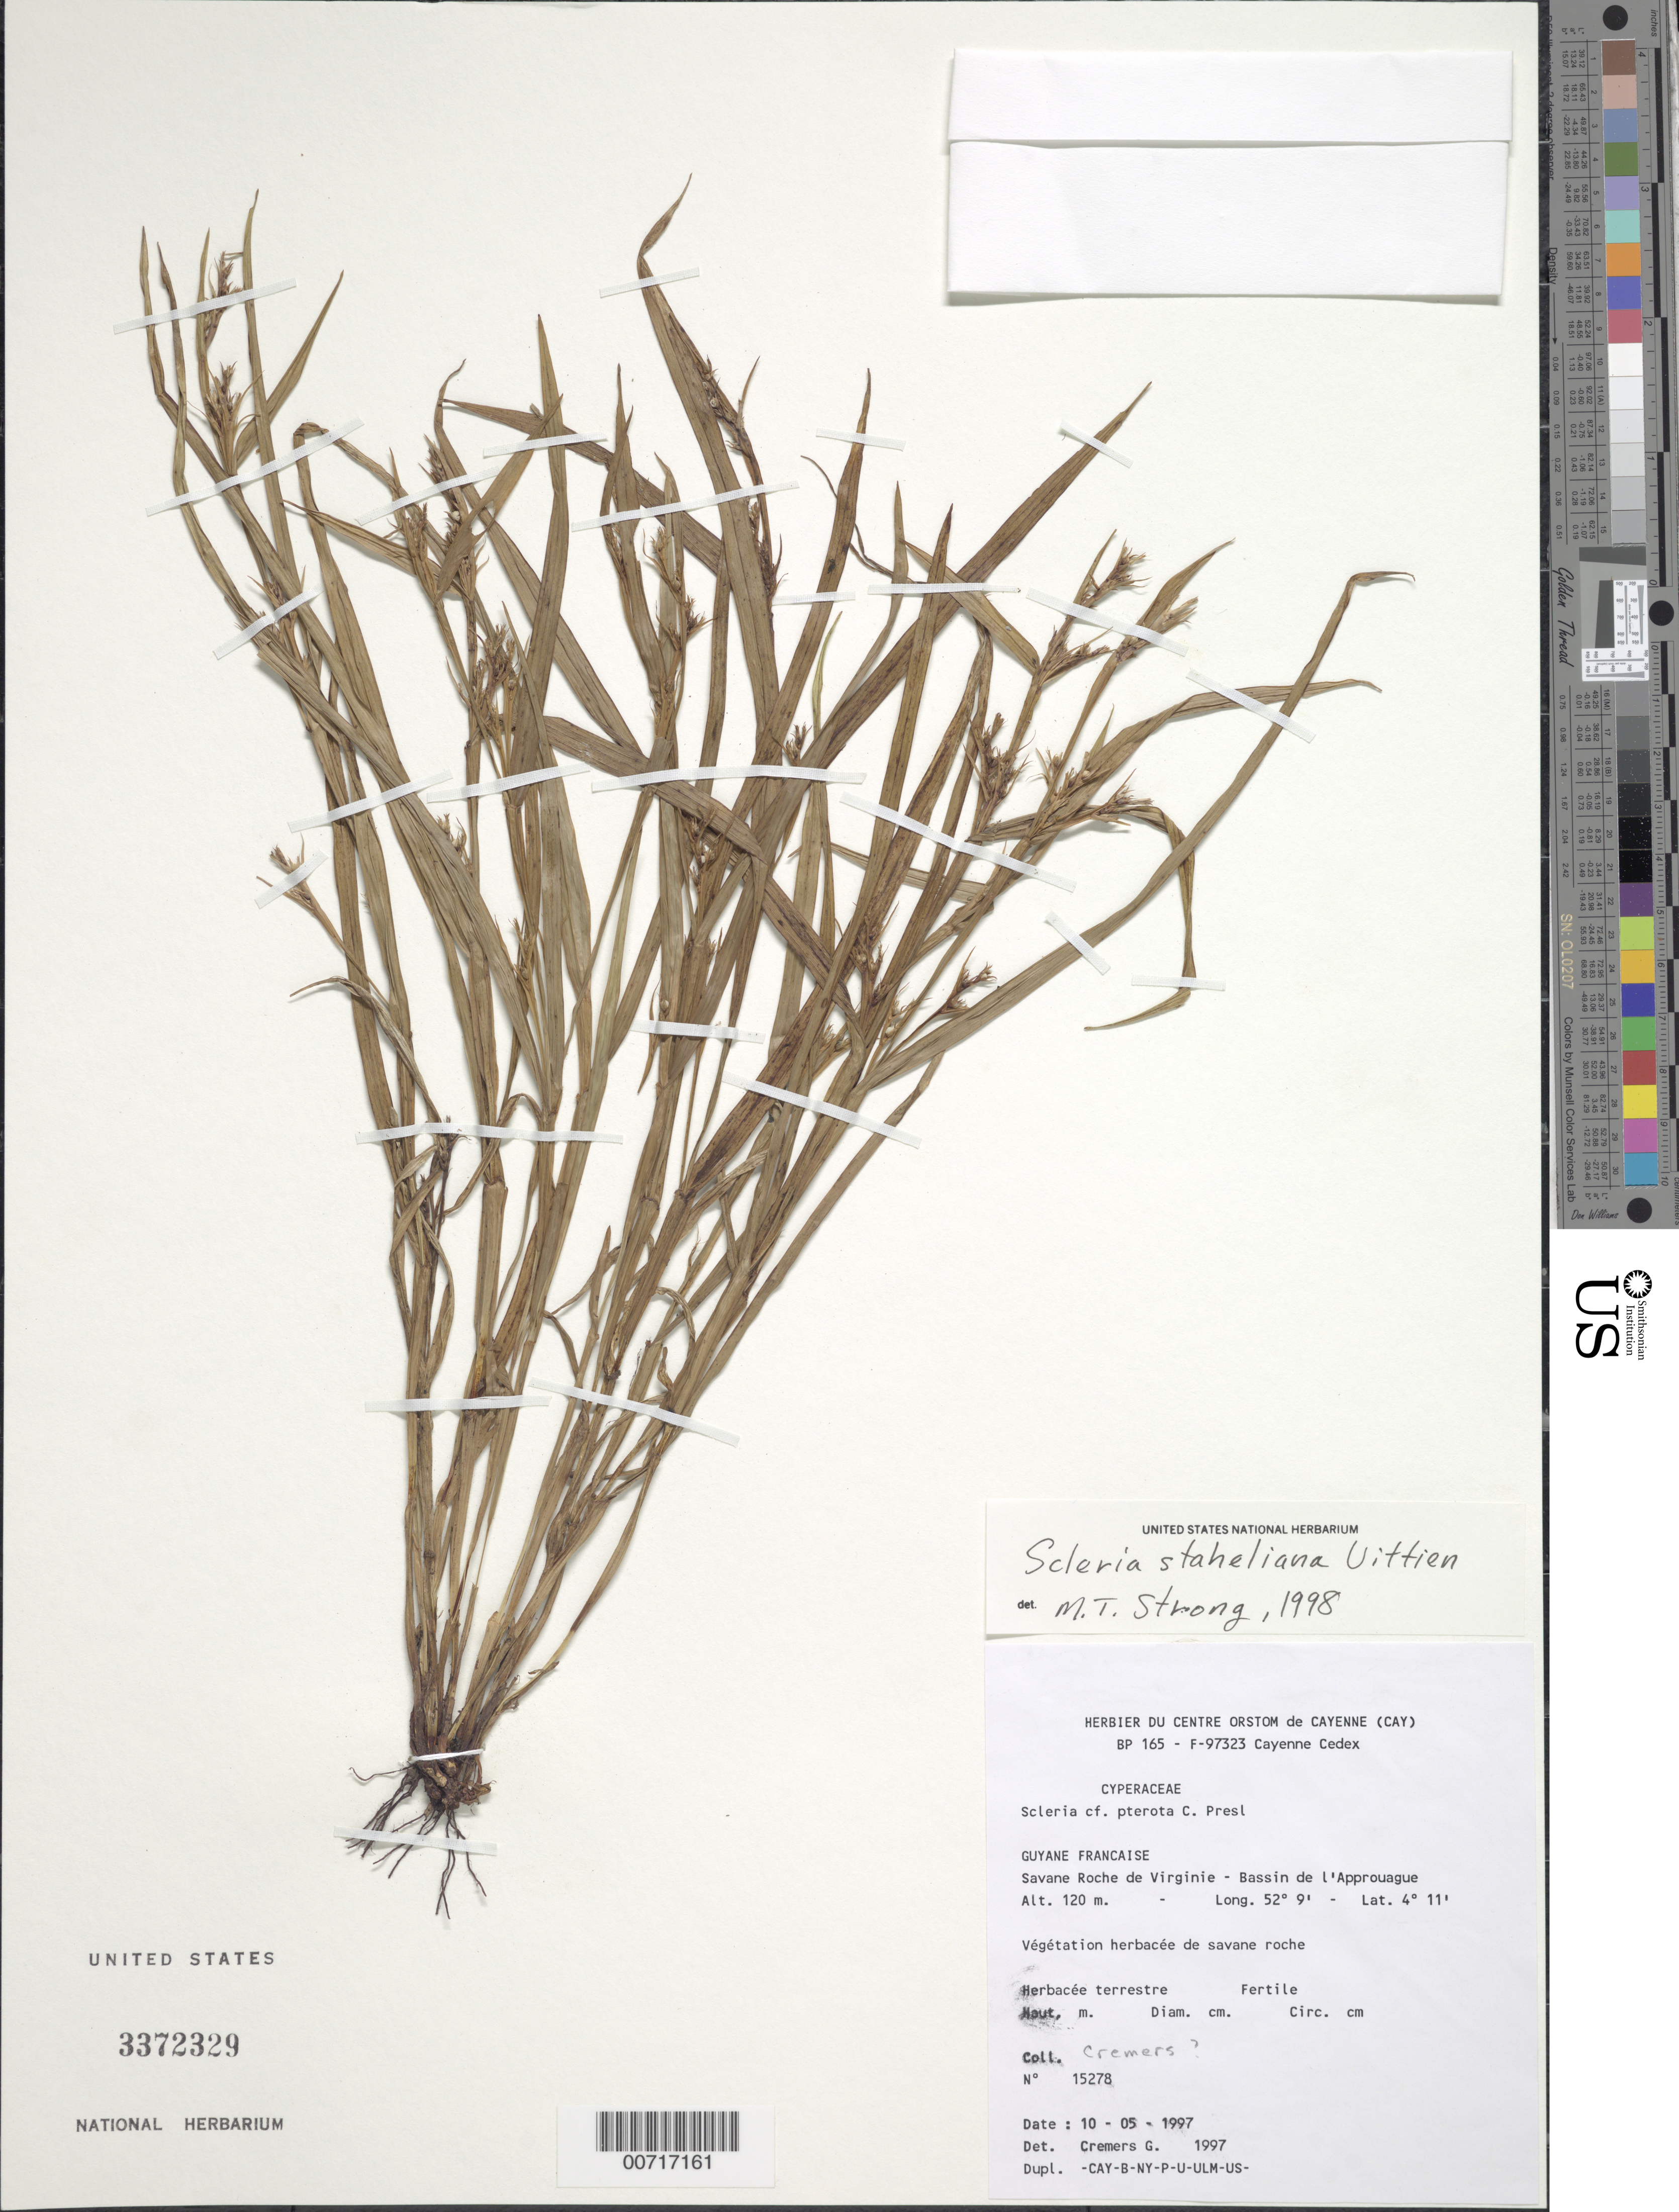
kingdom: Plantae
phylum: Tracheophyta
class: Liliopsida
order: Poales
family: Cyperaceae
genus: Scleria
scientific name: Scleria staheliana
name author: Uittien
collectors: G. Cremers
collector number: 15278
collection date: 1997-05-10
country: French Guiana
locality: Guyane Francaise, Savane Roche de Virginie - Bassin de l'Approuague.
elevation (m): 120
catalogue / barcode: US 3372329